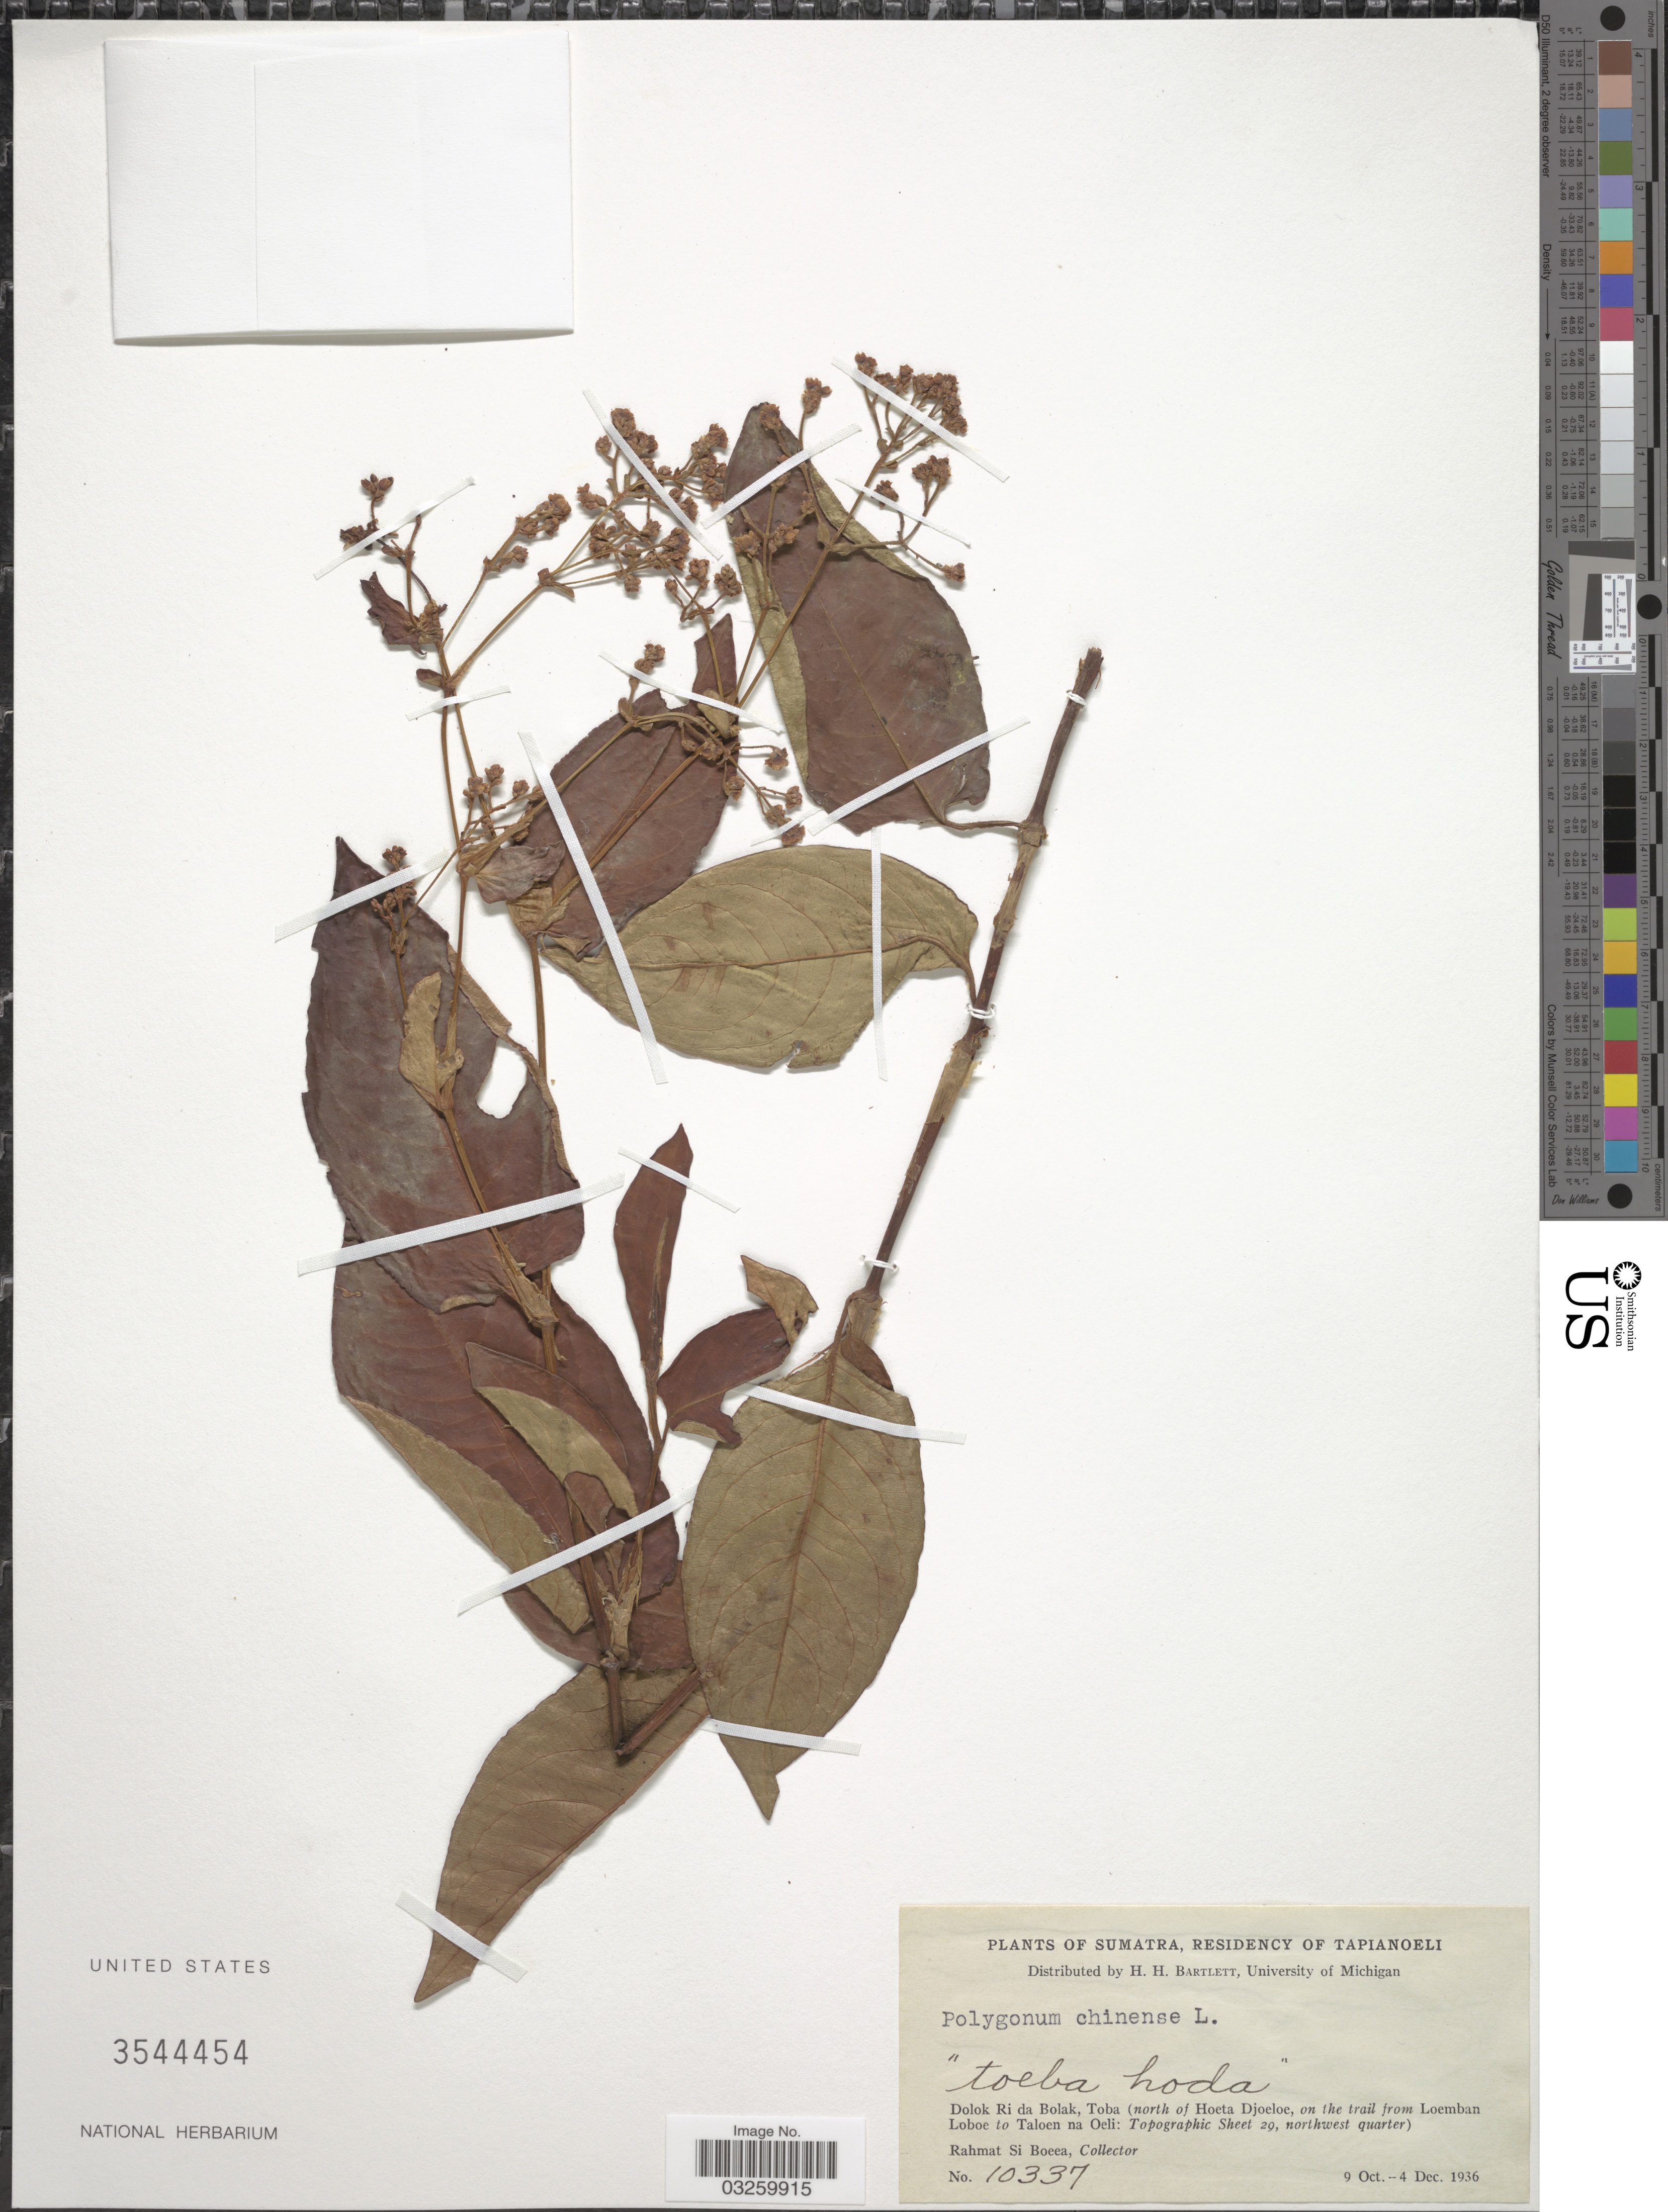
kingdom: Plantae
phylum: Tracheophyta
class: Magnoliopsida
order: Caryophyllales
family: Polygonaceae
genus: Persicaria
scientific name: Persicaria chinensis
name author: (L.) H. Gross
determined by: Wagner, W. L., (BOT), Smithsonian Institution - National Museum of Natural History (UNITED STATES)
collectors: Rahmat Si Boeea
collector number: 10337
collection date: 1936-10-09/1936-12-04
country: Indonesia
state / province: Sumatra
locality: Residency of Tapianoeli. Dolok Ri da Bolak, Toba (north of Hoeta Djoeloe, on the trail from Loemban Loboe to Taloen na Oeli: Topographic Sheet 29, northwest quarter).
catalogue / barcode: US 3544454